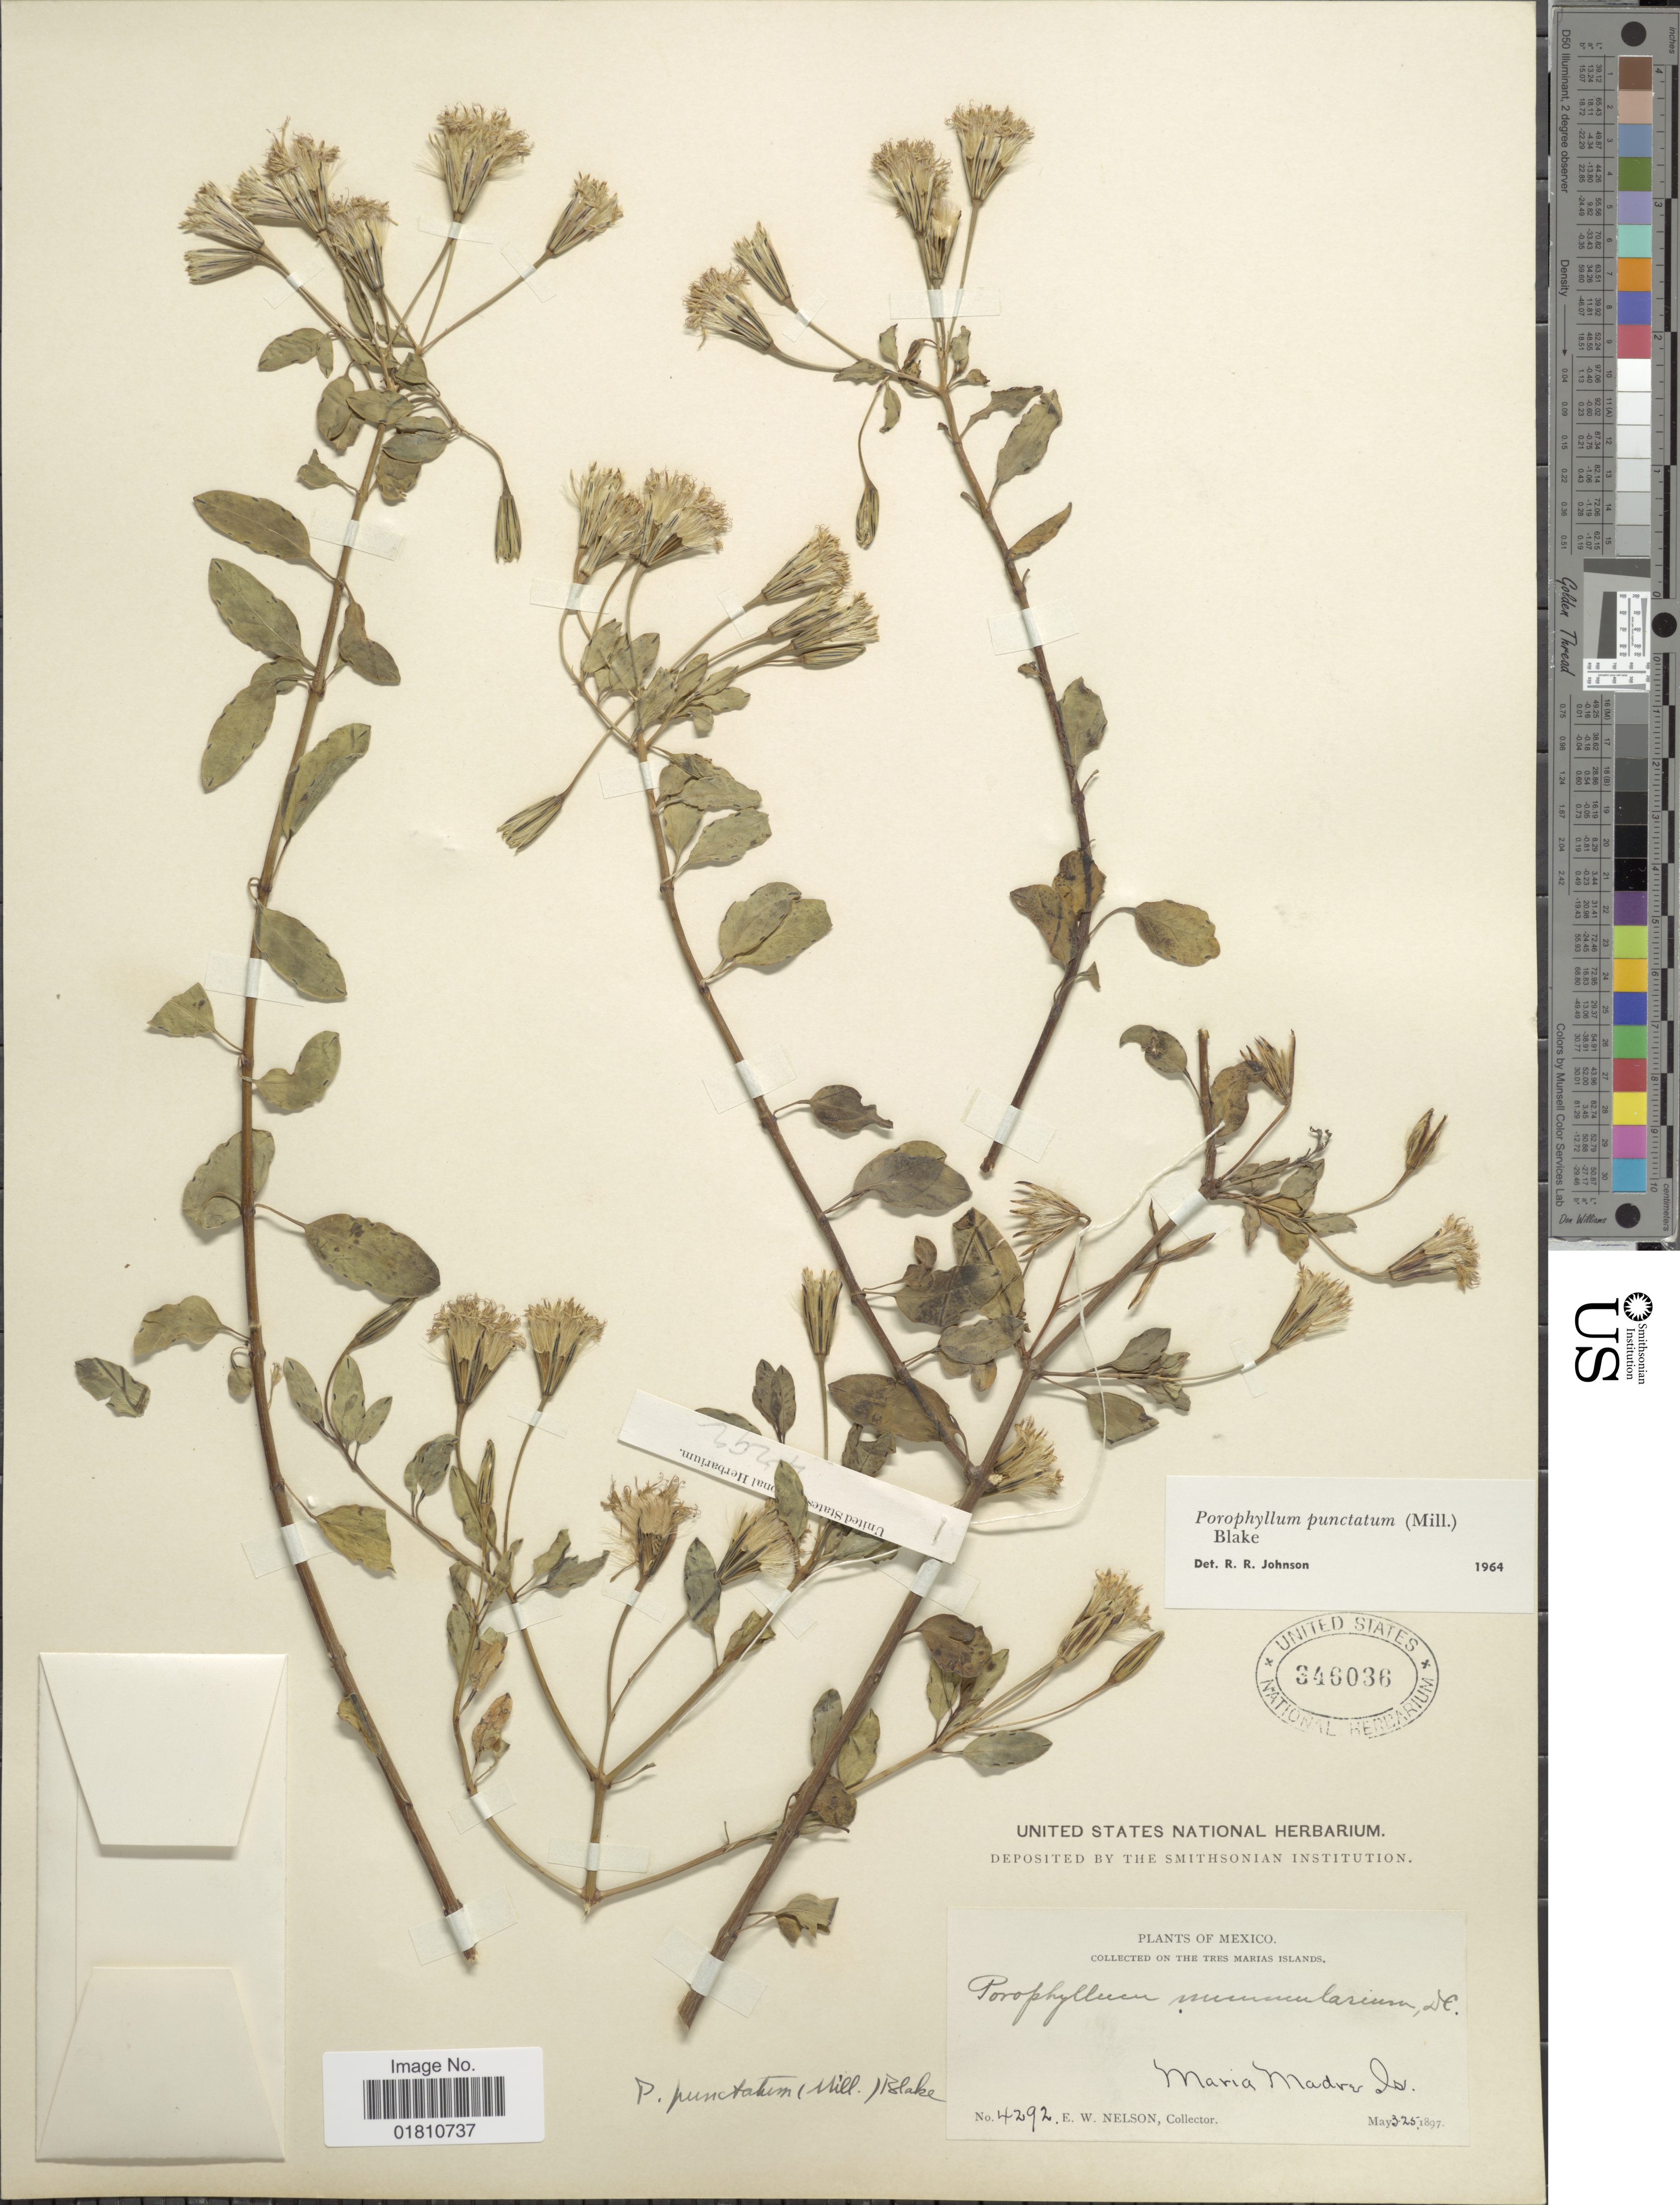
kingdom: Plantae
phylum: Tracheophyta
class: Magnoliopsida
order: Asterales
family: Asteraceae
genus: Porophyllum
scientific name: Porophyllum punctatum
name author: (Mill.) S.F. Blake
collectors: E. W. Nelson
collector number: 4292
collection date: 1897-05-03/1897-05-25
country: Mexico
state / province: Nayarit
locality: The Tres Marias Islands, Maria Madre Is.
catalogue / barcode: US 346036